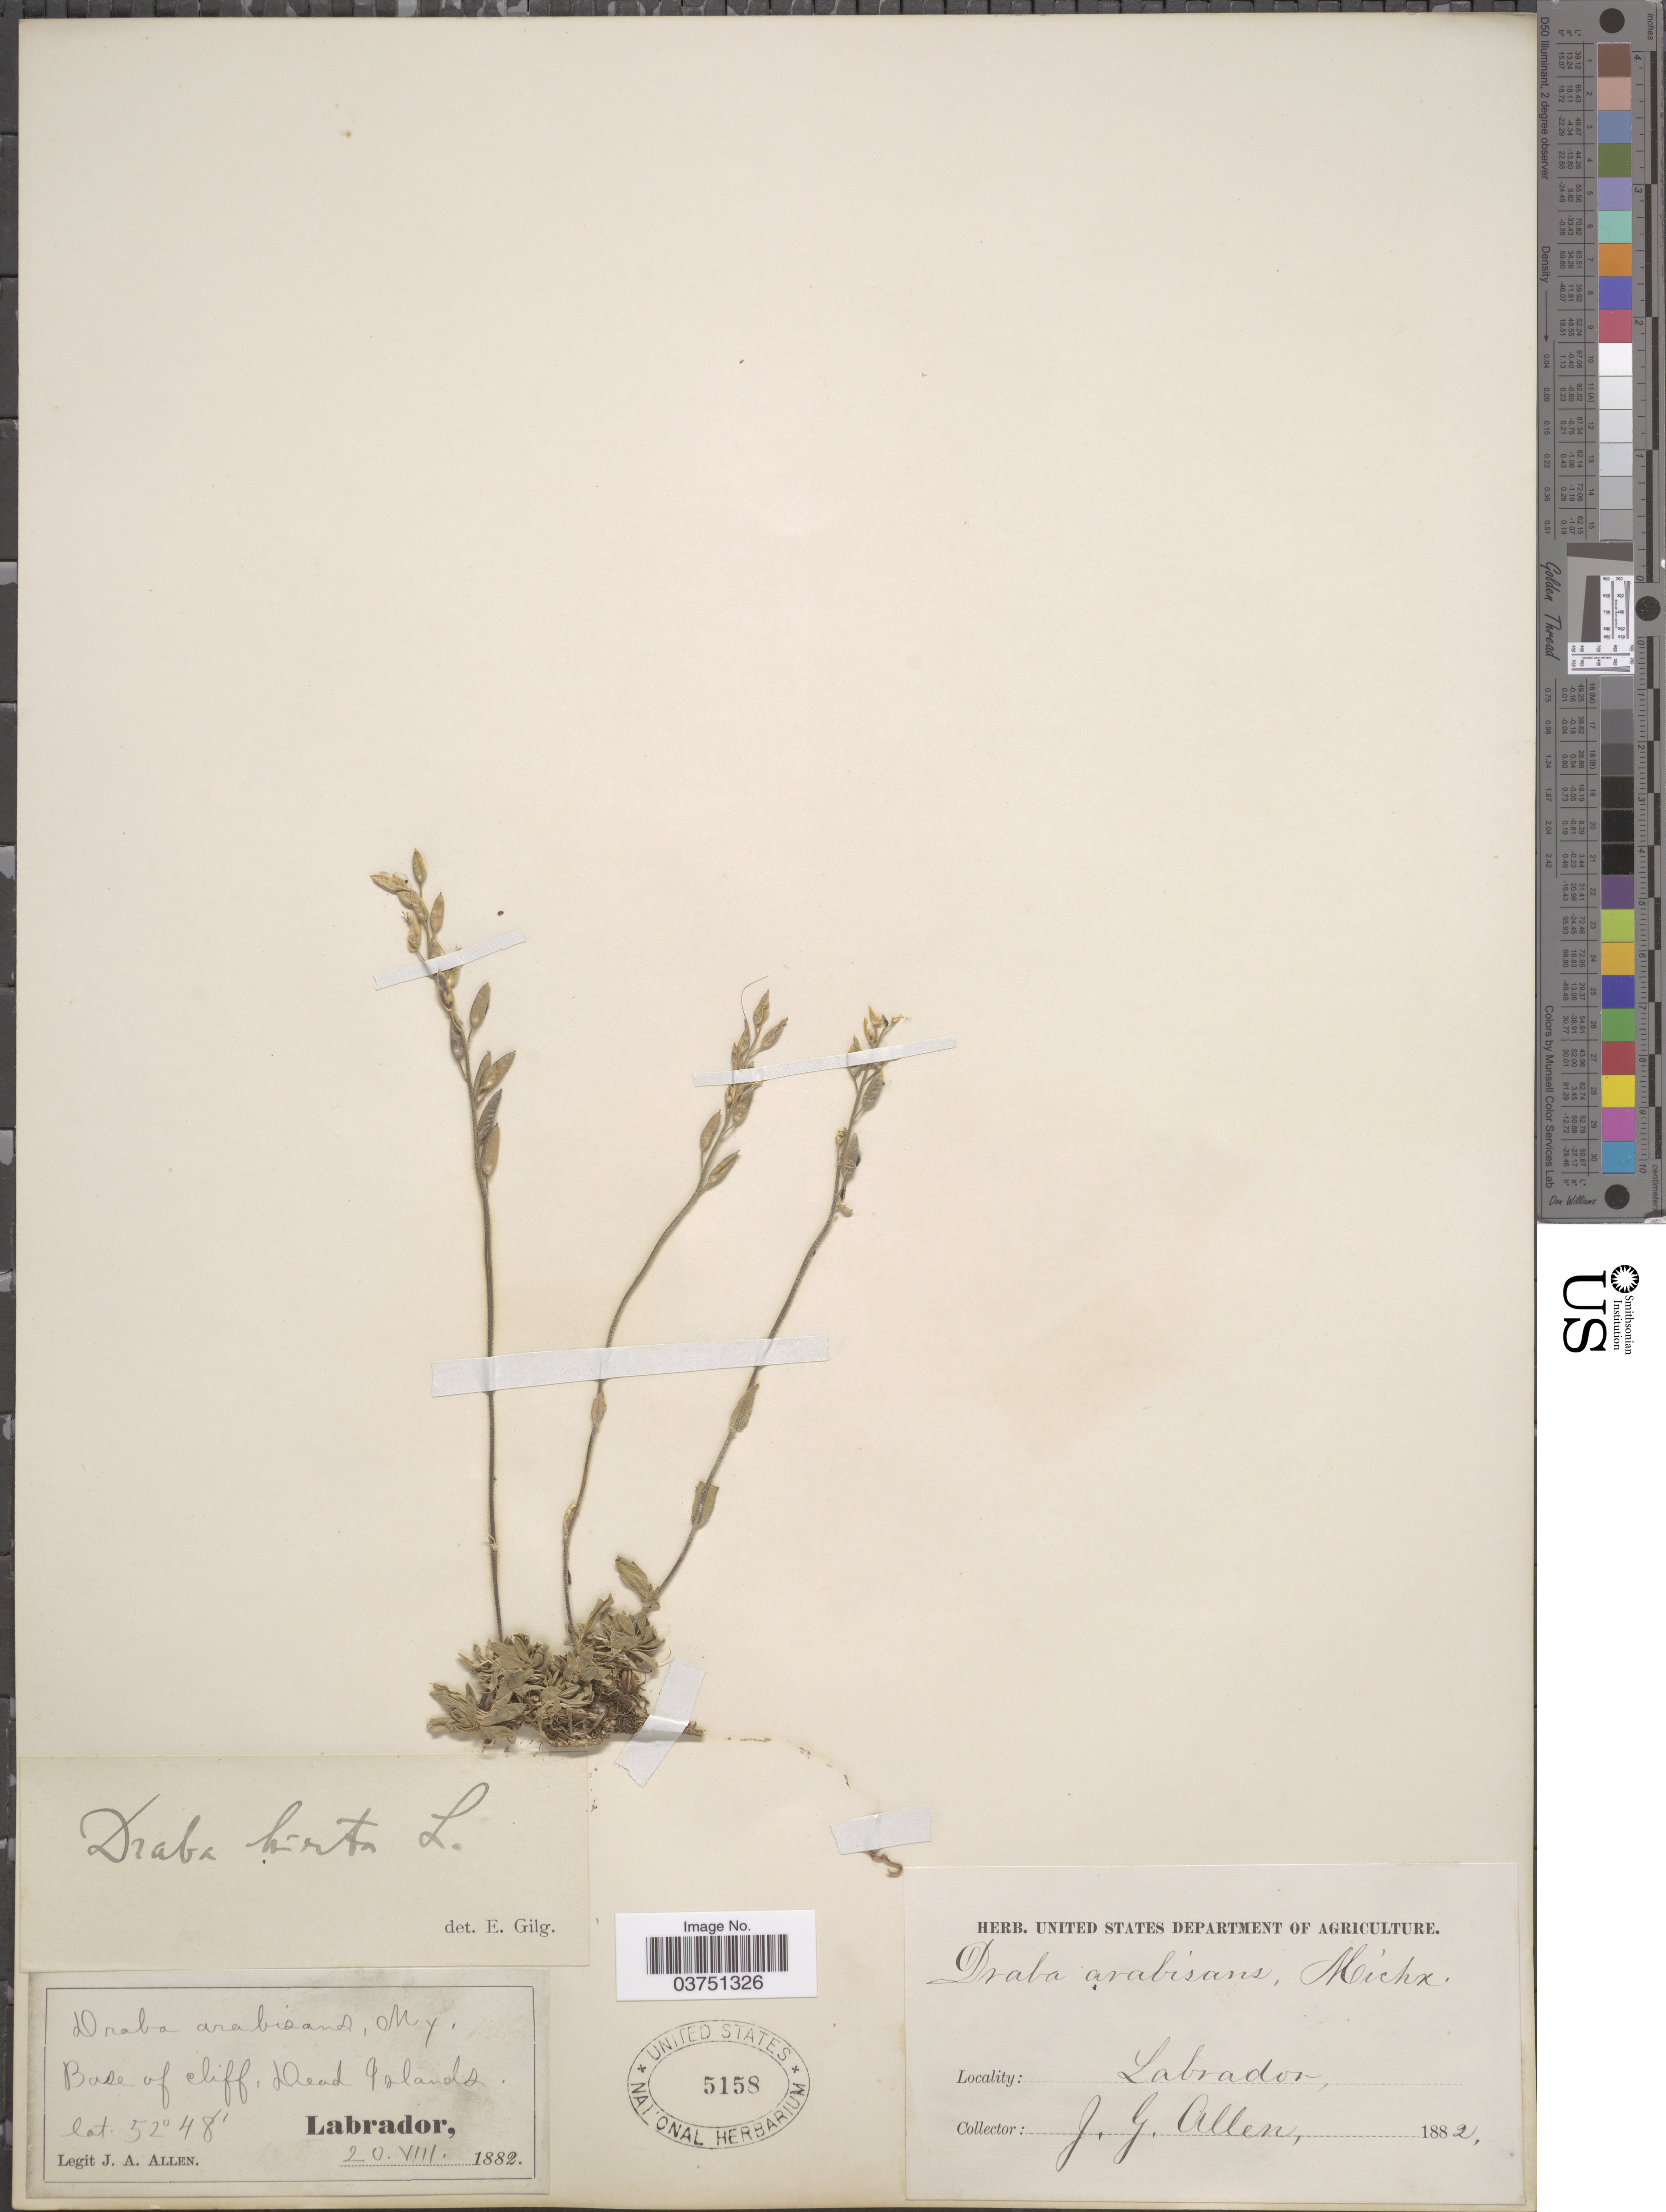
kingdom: Plantae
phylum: Tracheophyta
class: Magnoliopsida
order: Brassicales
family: Brassicaceae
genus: Draba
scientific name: Draba glabella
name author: Pursh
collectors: J. Allen & J. Allen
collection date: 1882-07-20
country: Canada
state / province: Newfoundland and Labrador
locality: Labrador; Base of cliff, Dead Islands.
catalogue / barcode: US 5158